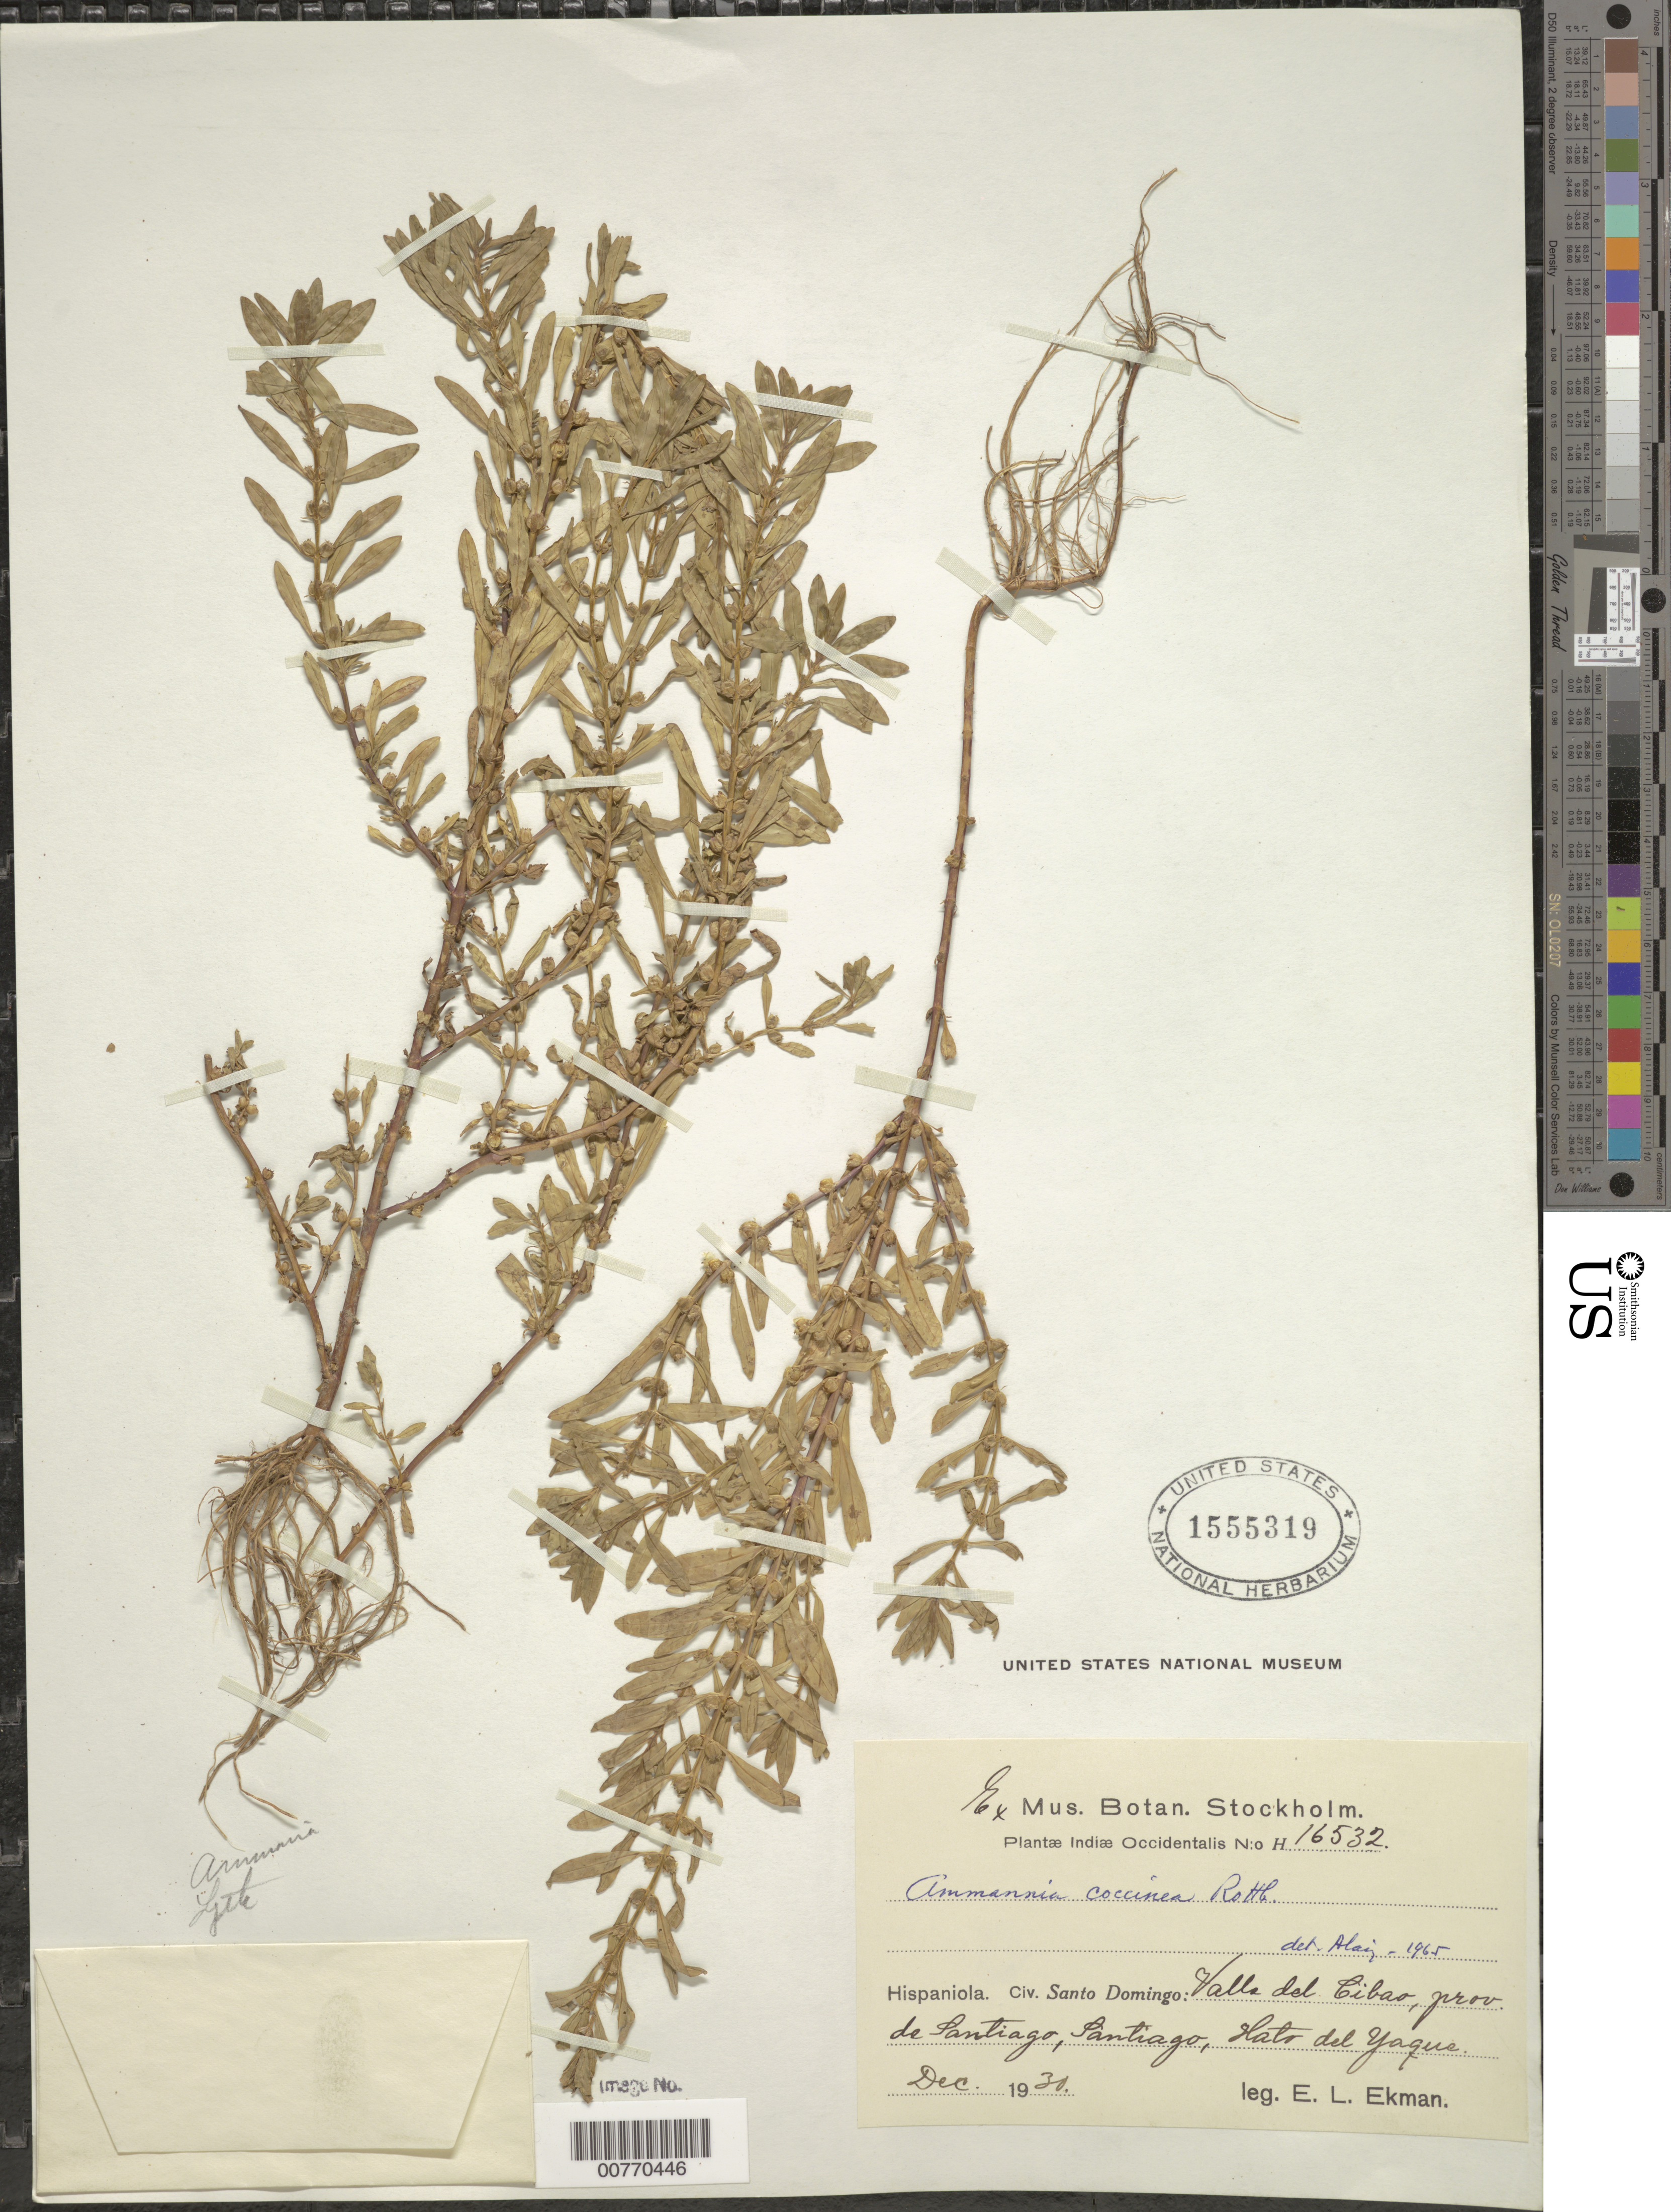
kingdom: Plantae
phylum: Tracheophyta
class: Magnoliopsida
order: Myrtales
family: Lythraceae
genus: Rotala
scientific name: Rotala ramosior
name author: (L.) Koehne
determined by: Strong, Mark T., (BOT), Smithsonian Institution - National Museum of Natural History (UNITED STATES)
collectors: E. L. Ekman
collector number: H 16532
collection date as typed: Dec 1930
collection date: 1930-12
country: Dominican Republic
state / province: Santiago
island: Hispaniola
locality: Valle del Cibao, Santiago, Hato del Yaque.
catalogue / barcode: US 1555319